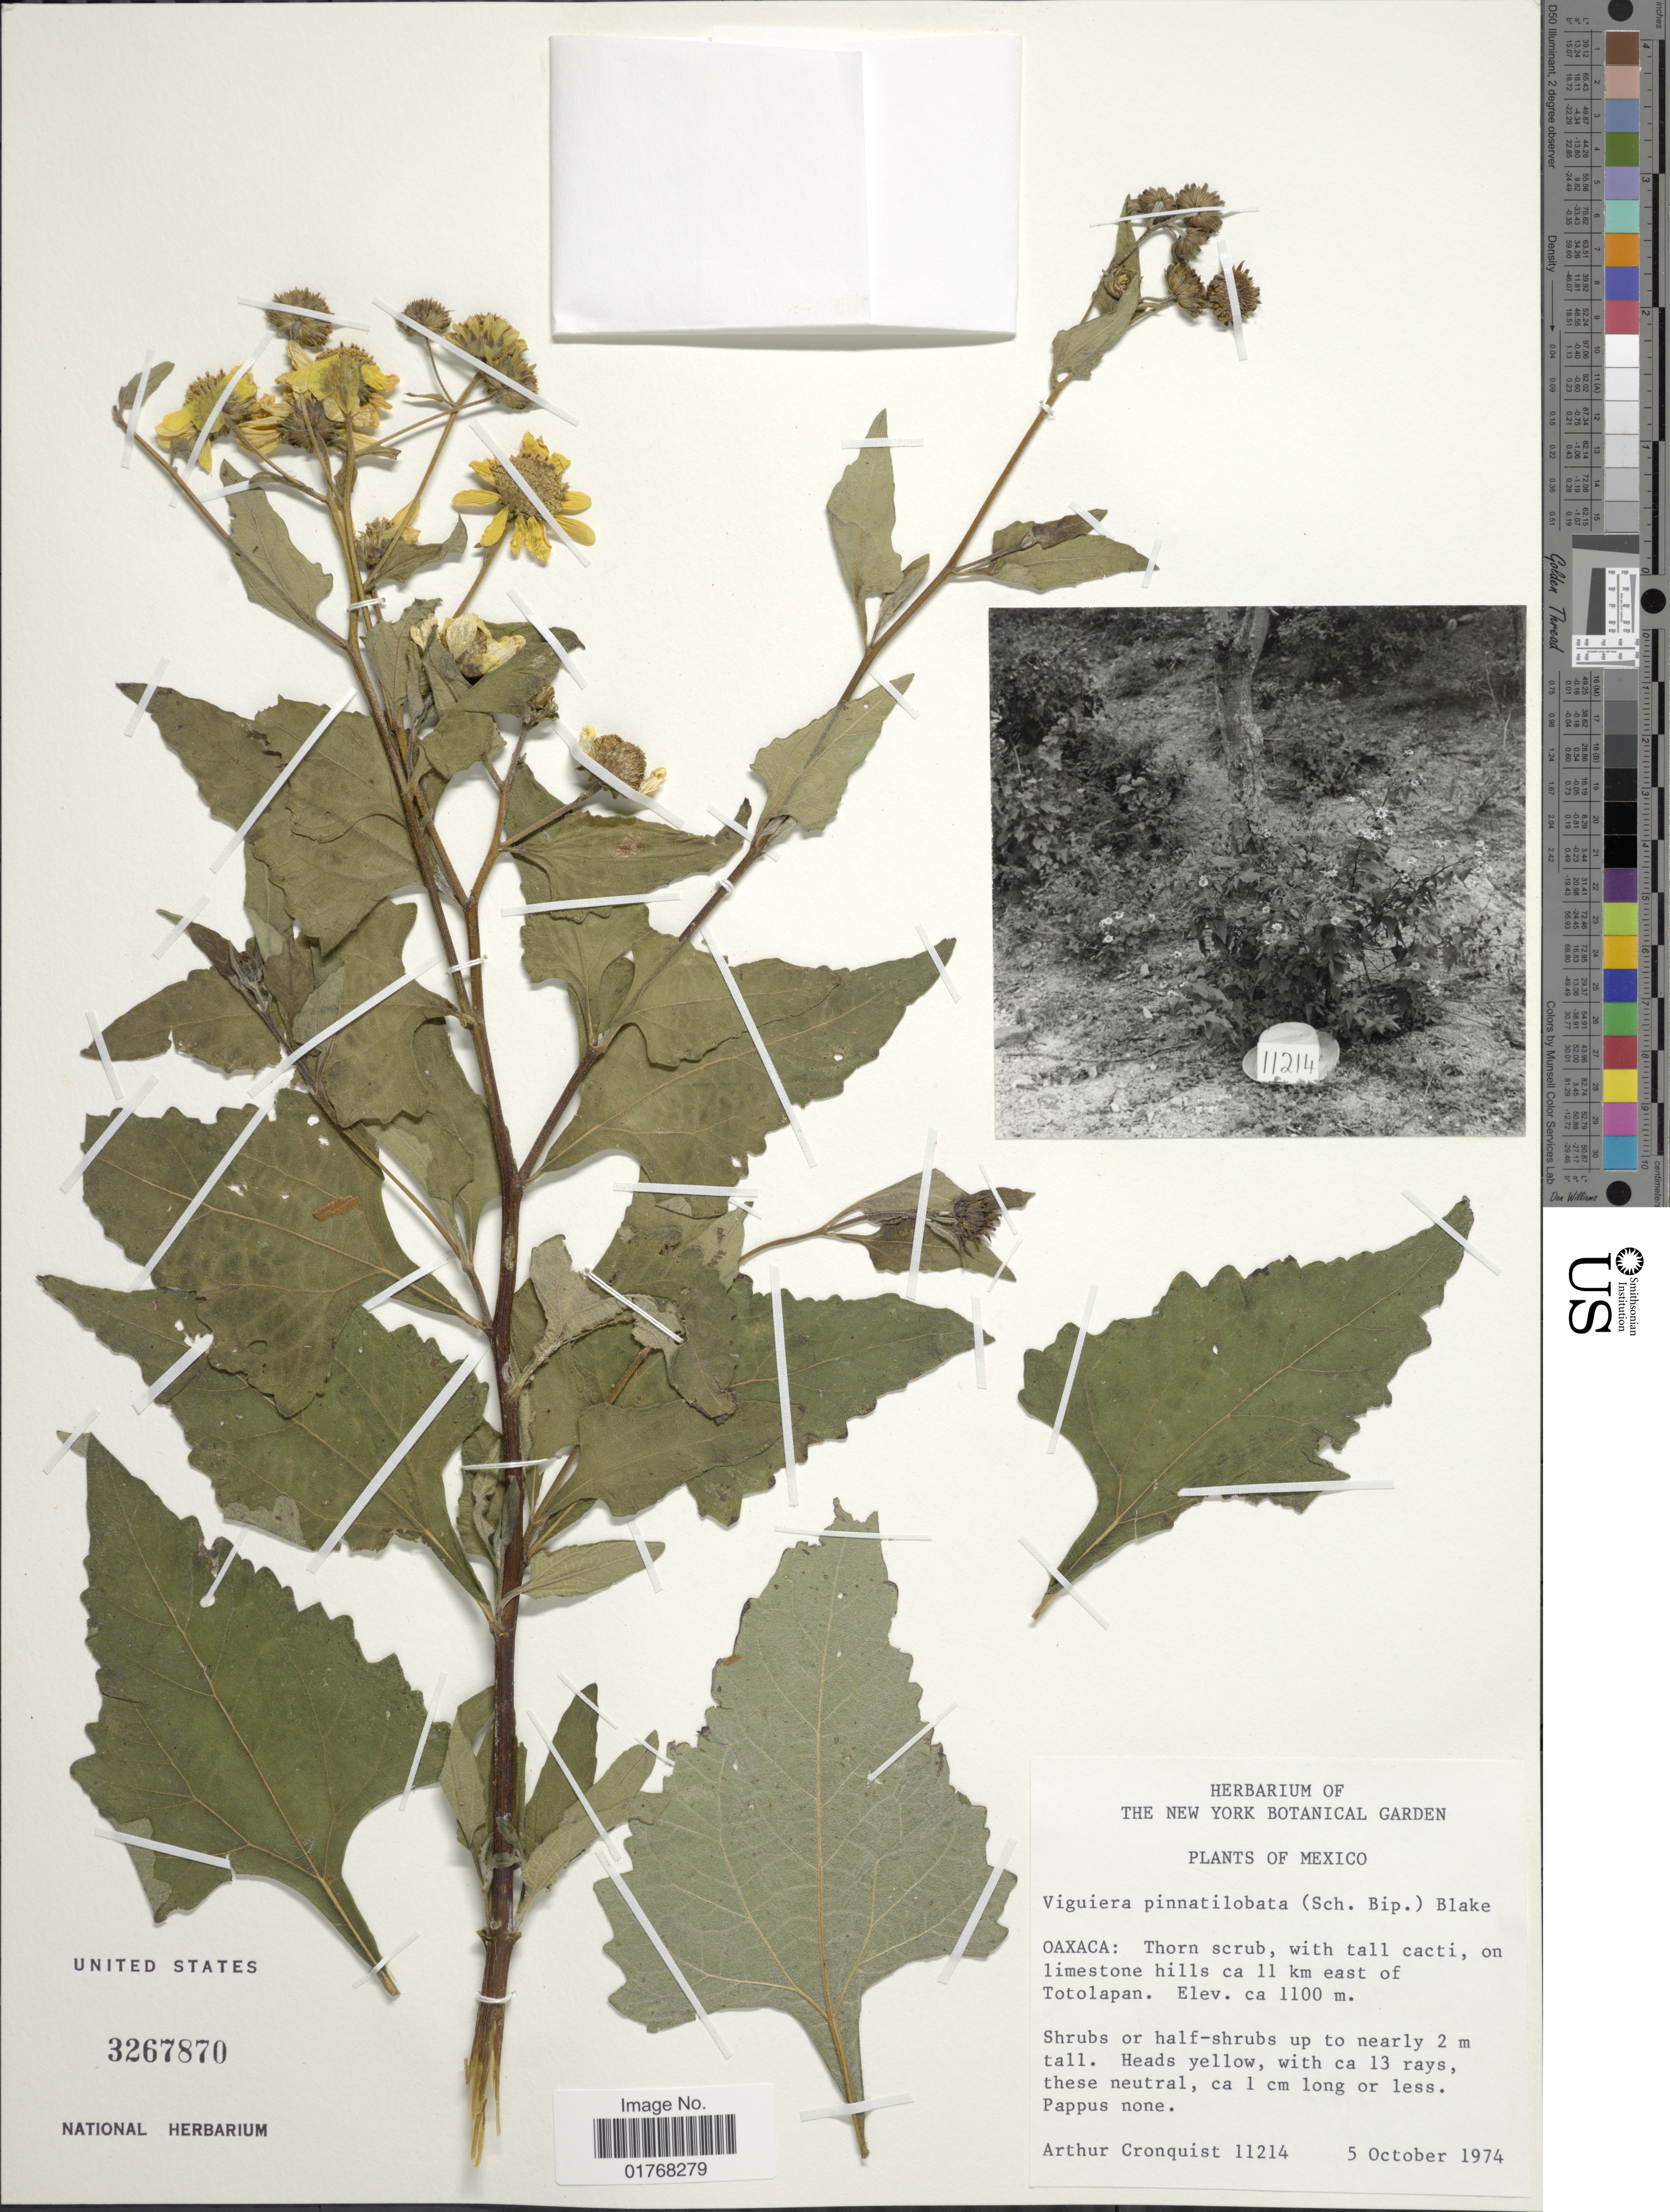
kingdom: Plantae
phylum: Tracheophyta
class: Magnoliopsida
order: Asterales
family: Asteraceae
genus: Viguiera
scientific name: Viguiera pinnatilobata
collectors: A. J. Cronquist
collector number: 11214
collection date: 1974-10-05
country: Mexico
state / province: Oaxaca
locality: On limestone hills ca 11 km east of Totolapan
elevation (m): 1100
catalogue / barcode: US 3267870